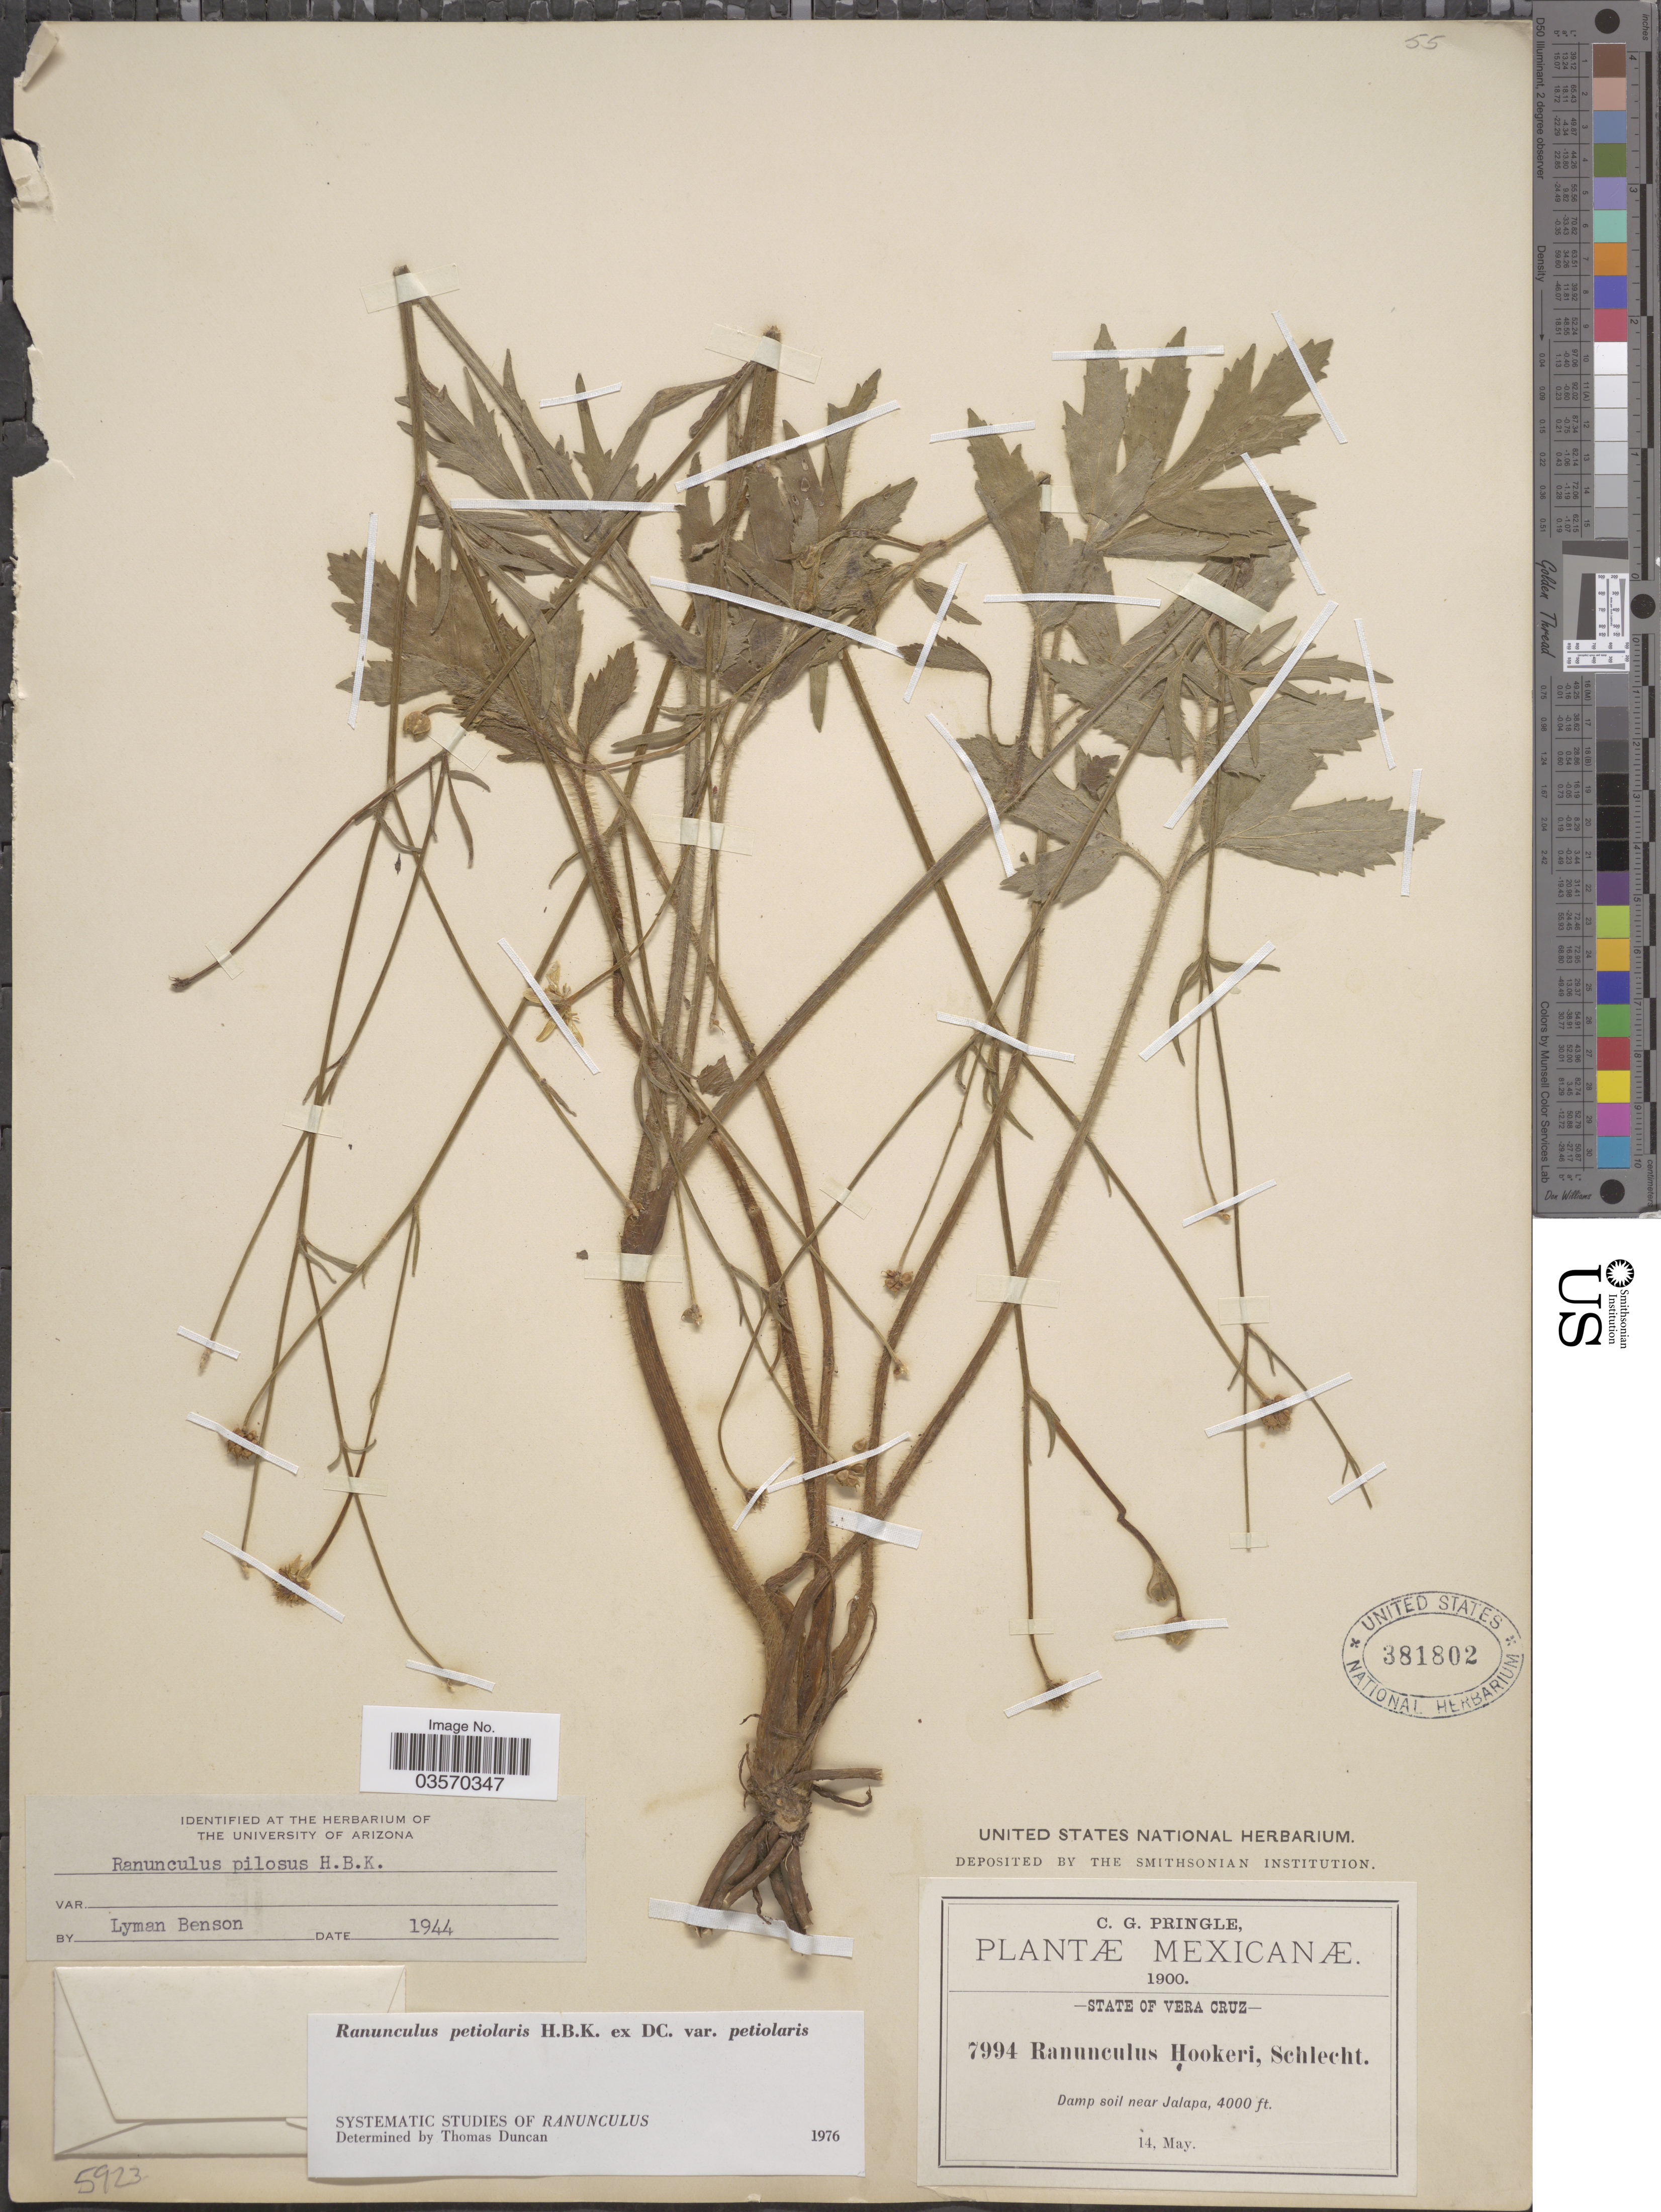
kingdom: Plantae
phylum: Tracheophyta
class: Magnoliopsida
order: Ranunculales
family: Ranunculaceae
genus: Ranunculus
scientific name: Ranunculus petiolaris var. petiolaris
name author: Kunth ex DC.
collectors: C. G. Pringle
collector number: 7994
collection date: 1900-05-14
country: Mexico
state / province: Veracruz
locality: State of Vera Cruz. Damp soil near Jalapa.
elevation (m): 1219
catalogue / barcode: US 381802